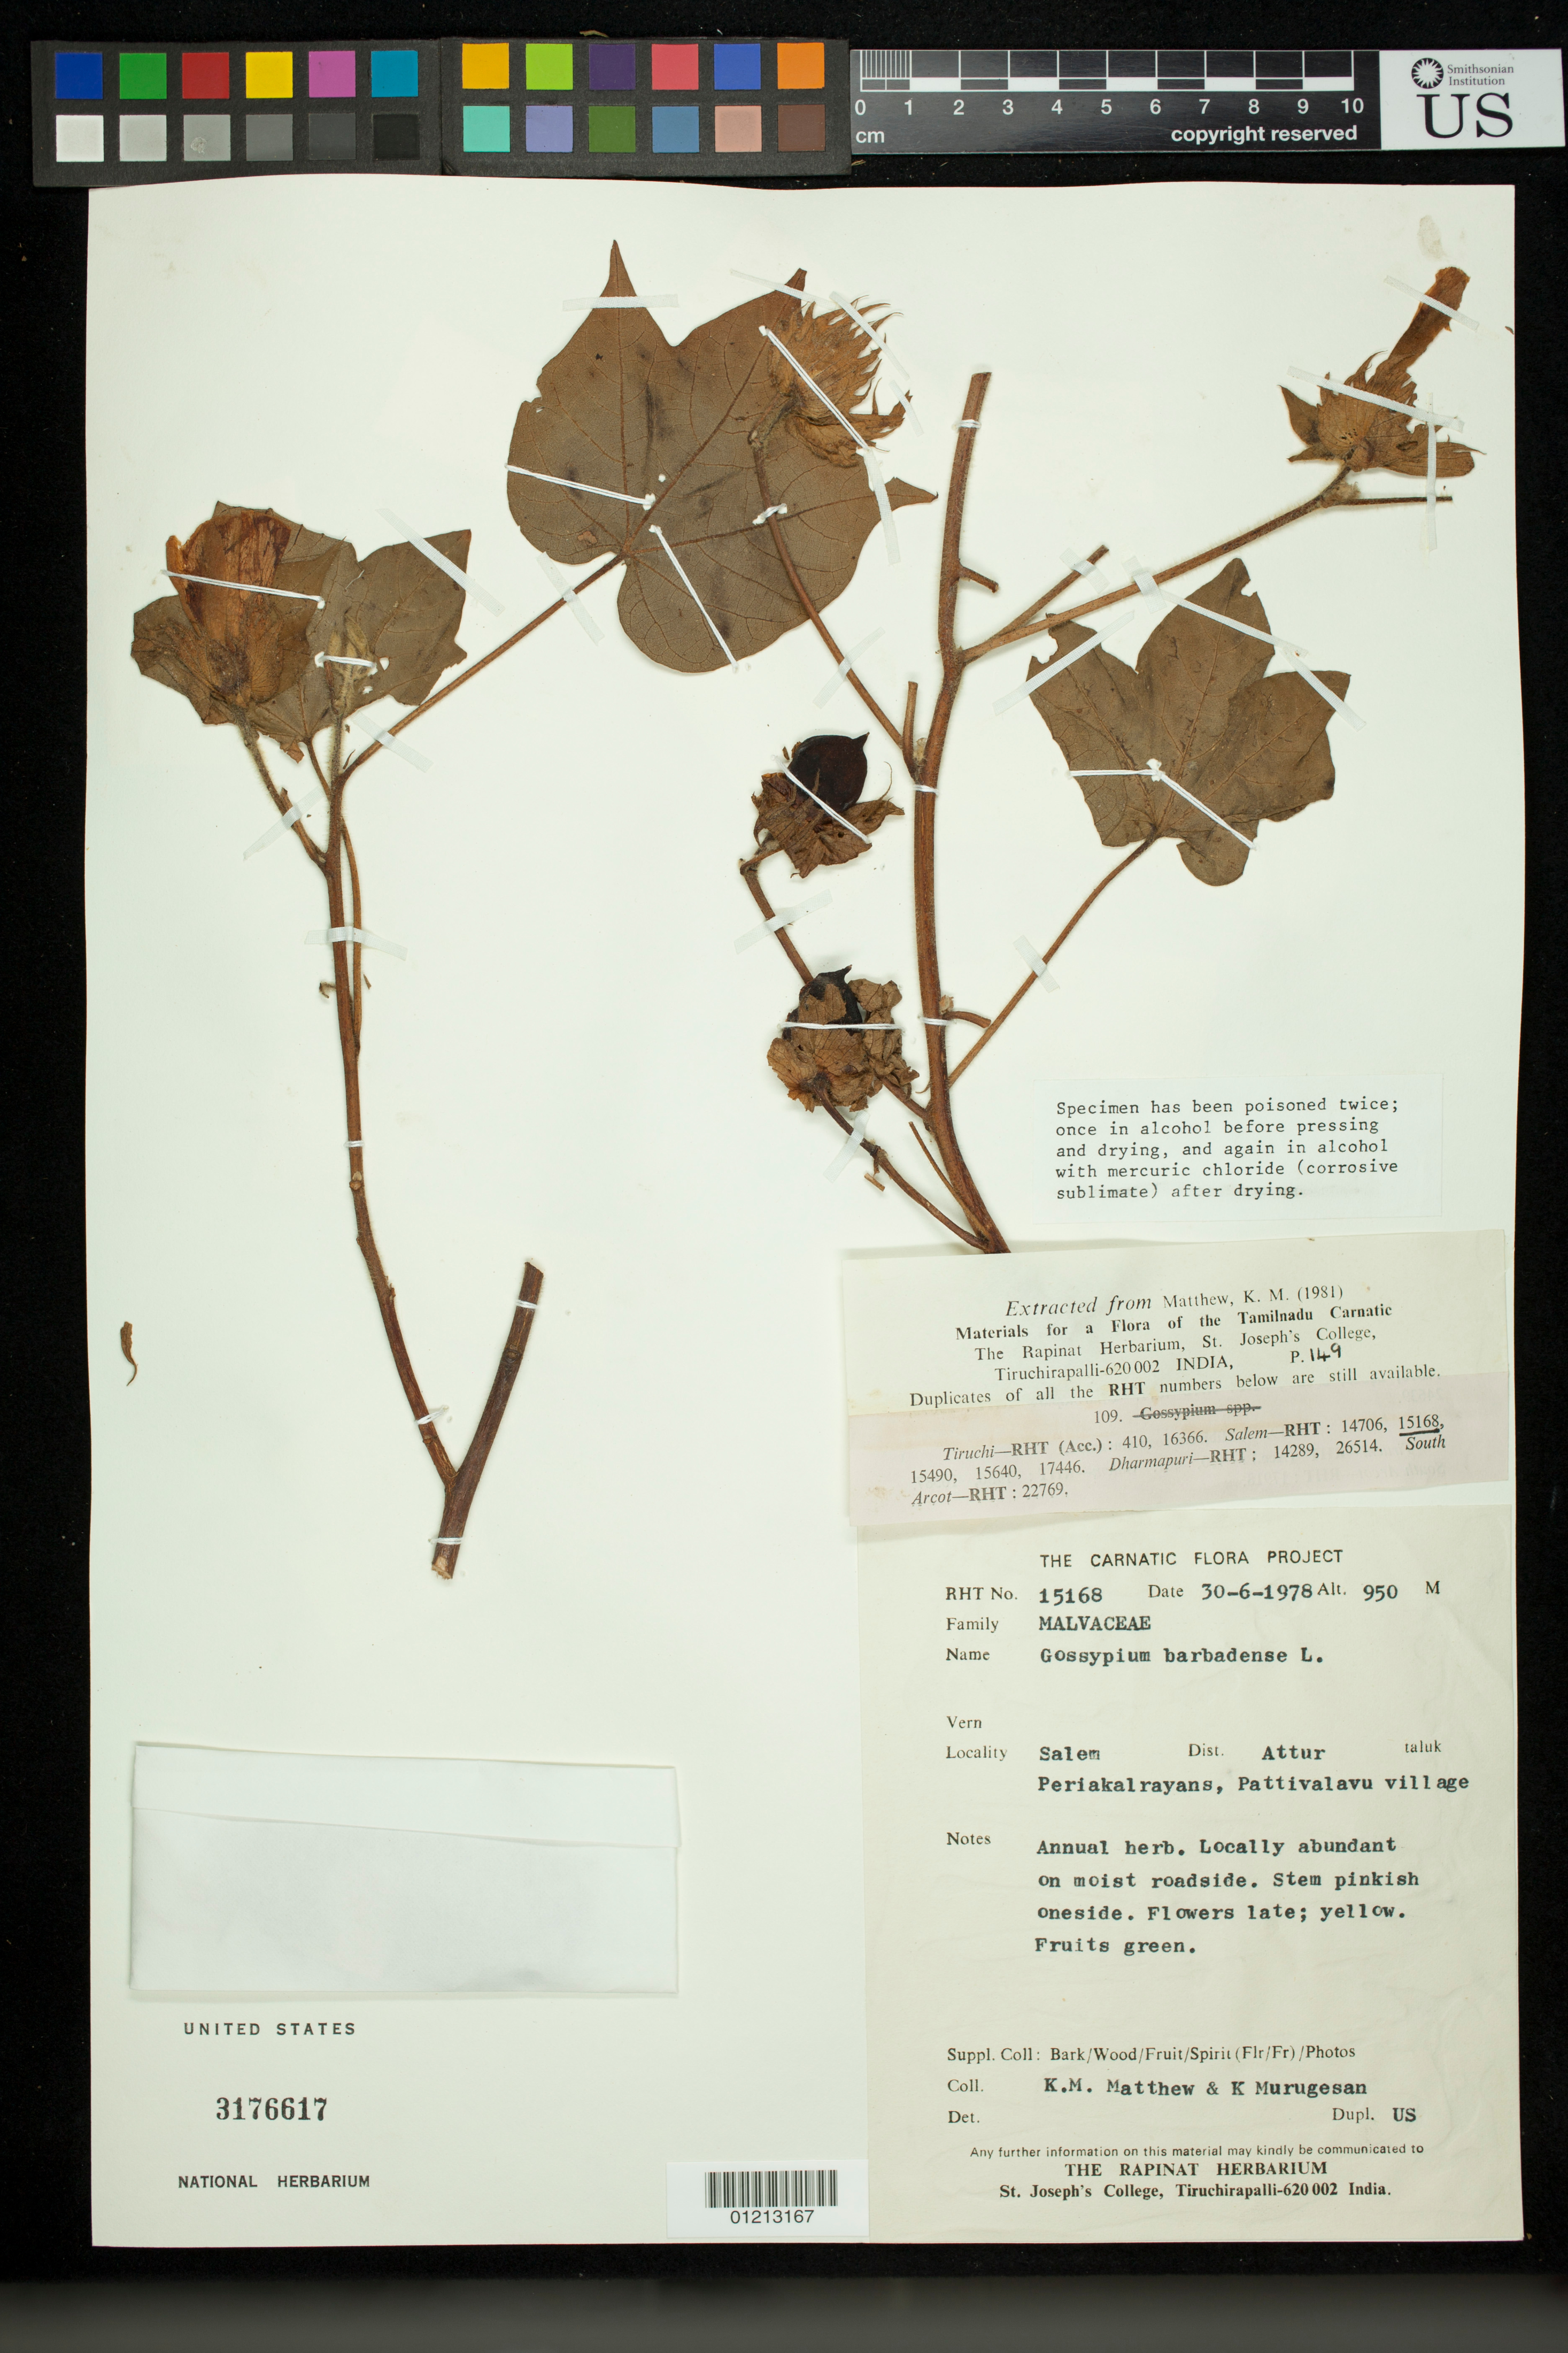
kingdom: Plantae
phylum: Tracheophyta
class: Magnoliopsida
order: Malvales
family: Malvaceae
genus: Gossypium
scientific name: Gossypium arboreum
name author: L.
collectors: K. M. Matthew & K. Murugesan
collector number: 15168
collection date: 1978-06-30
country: India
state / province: Tamil Nadu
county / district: Salem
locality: Attur. Periakalrayans, Pattivalavu village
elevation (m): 950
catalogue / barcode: US 3176617